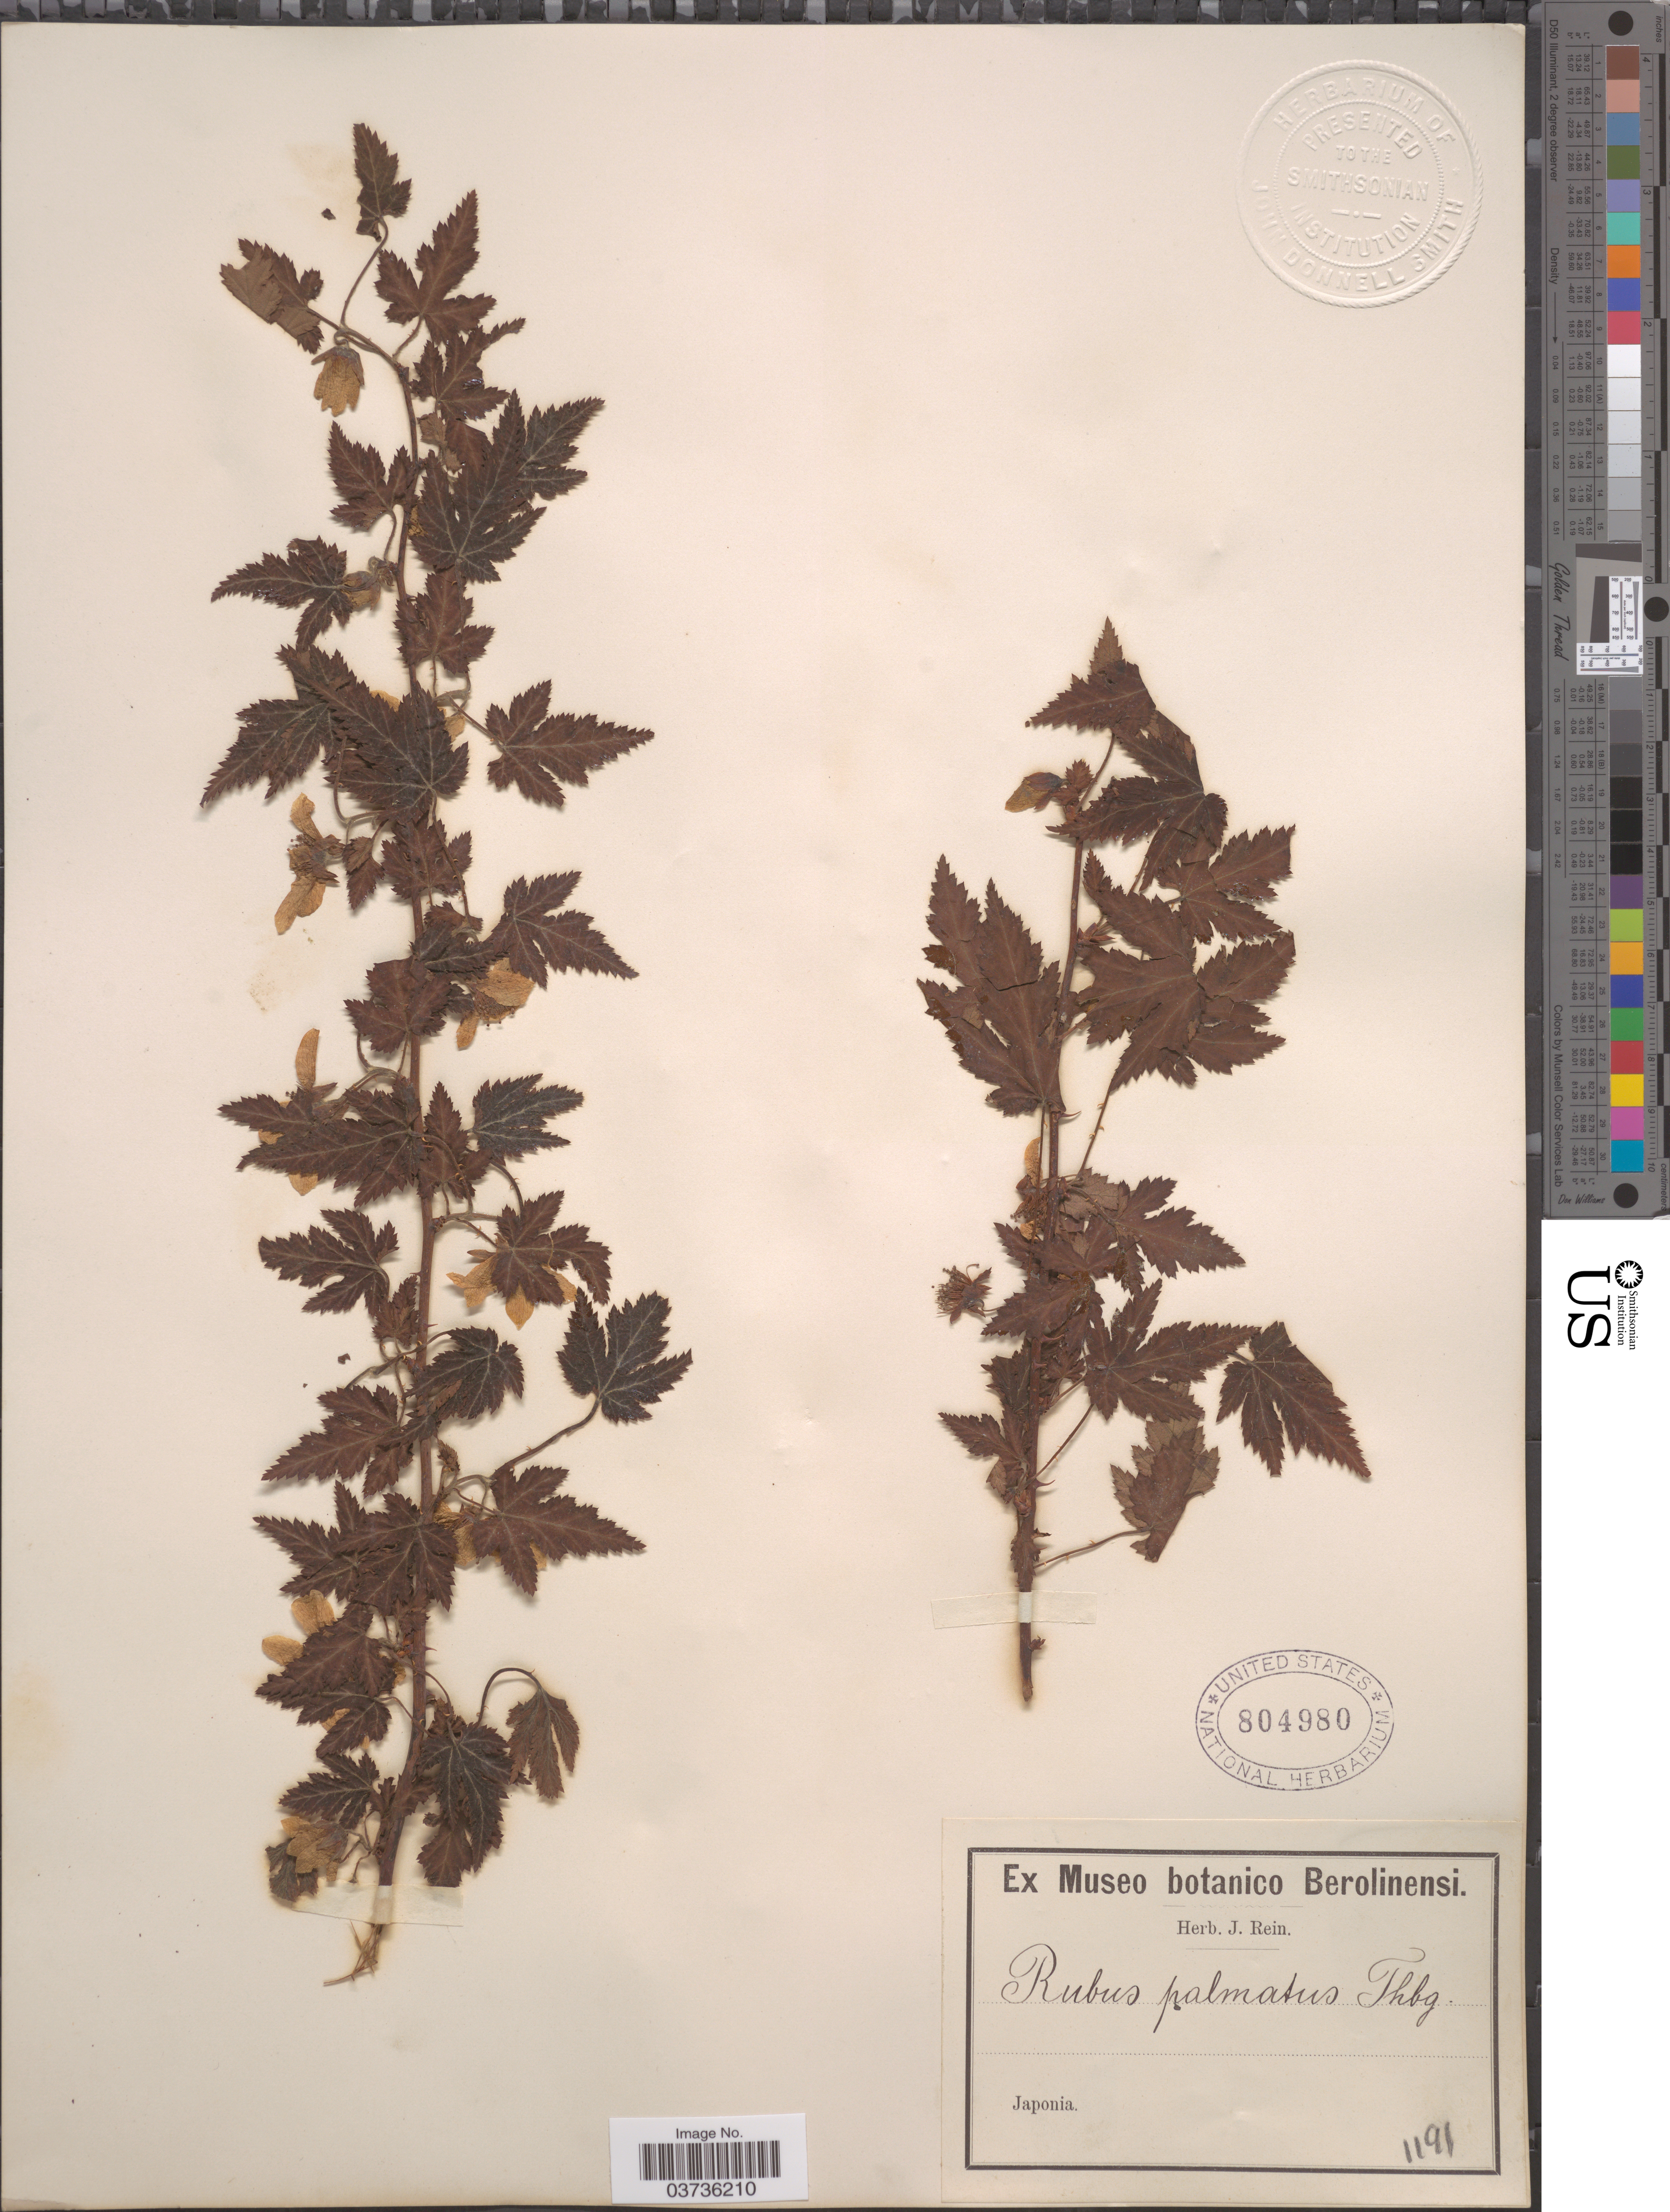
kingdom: Plantae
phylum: Tracheophyta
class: Magnoliopsida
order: Rosales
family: Rosaceae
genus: Rubus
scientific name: Rubus palmatus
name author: Thunb.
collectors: ex herb. J. Rein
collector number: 1191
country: Japan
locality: Japonia.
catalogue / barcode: US 804980